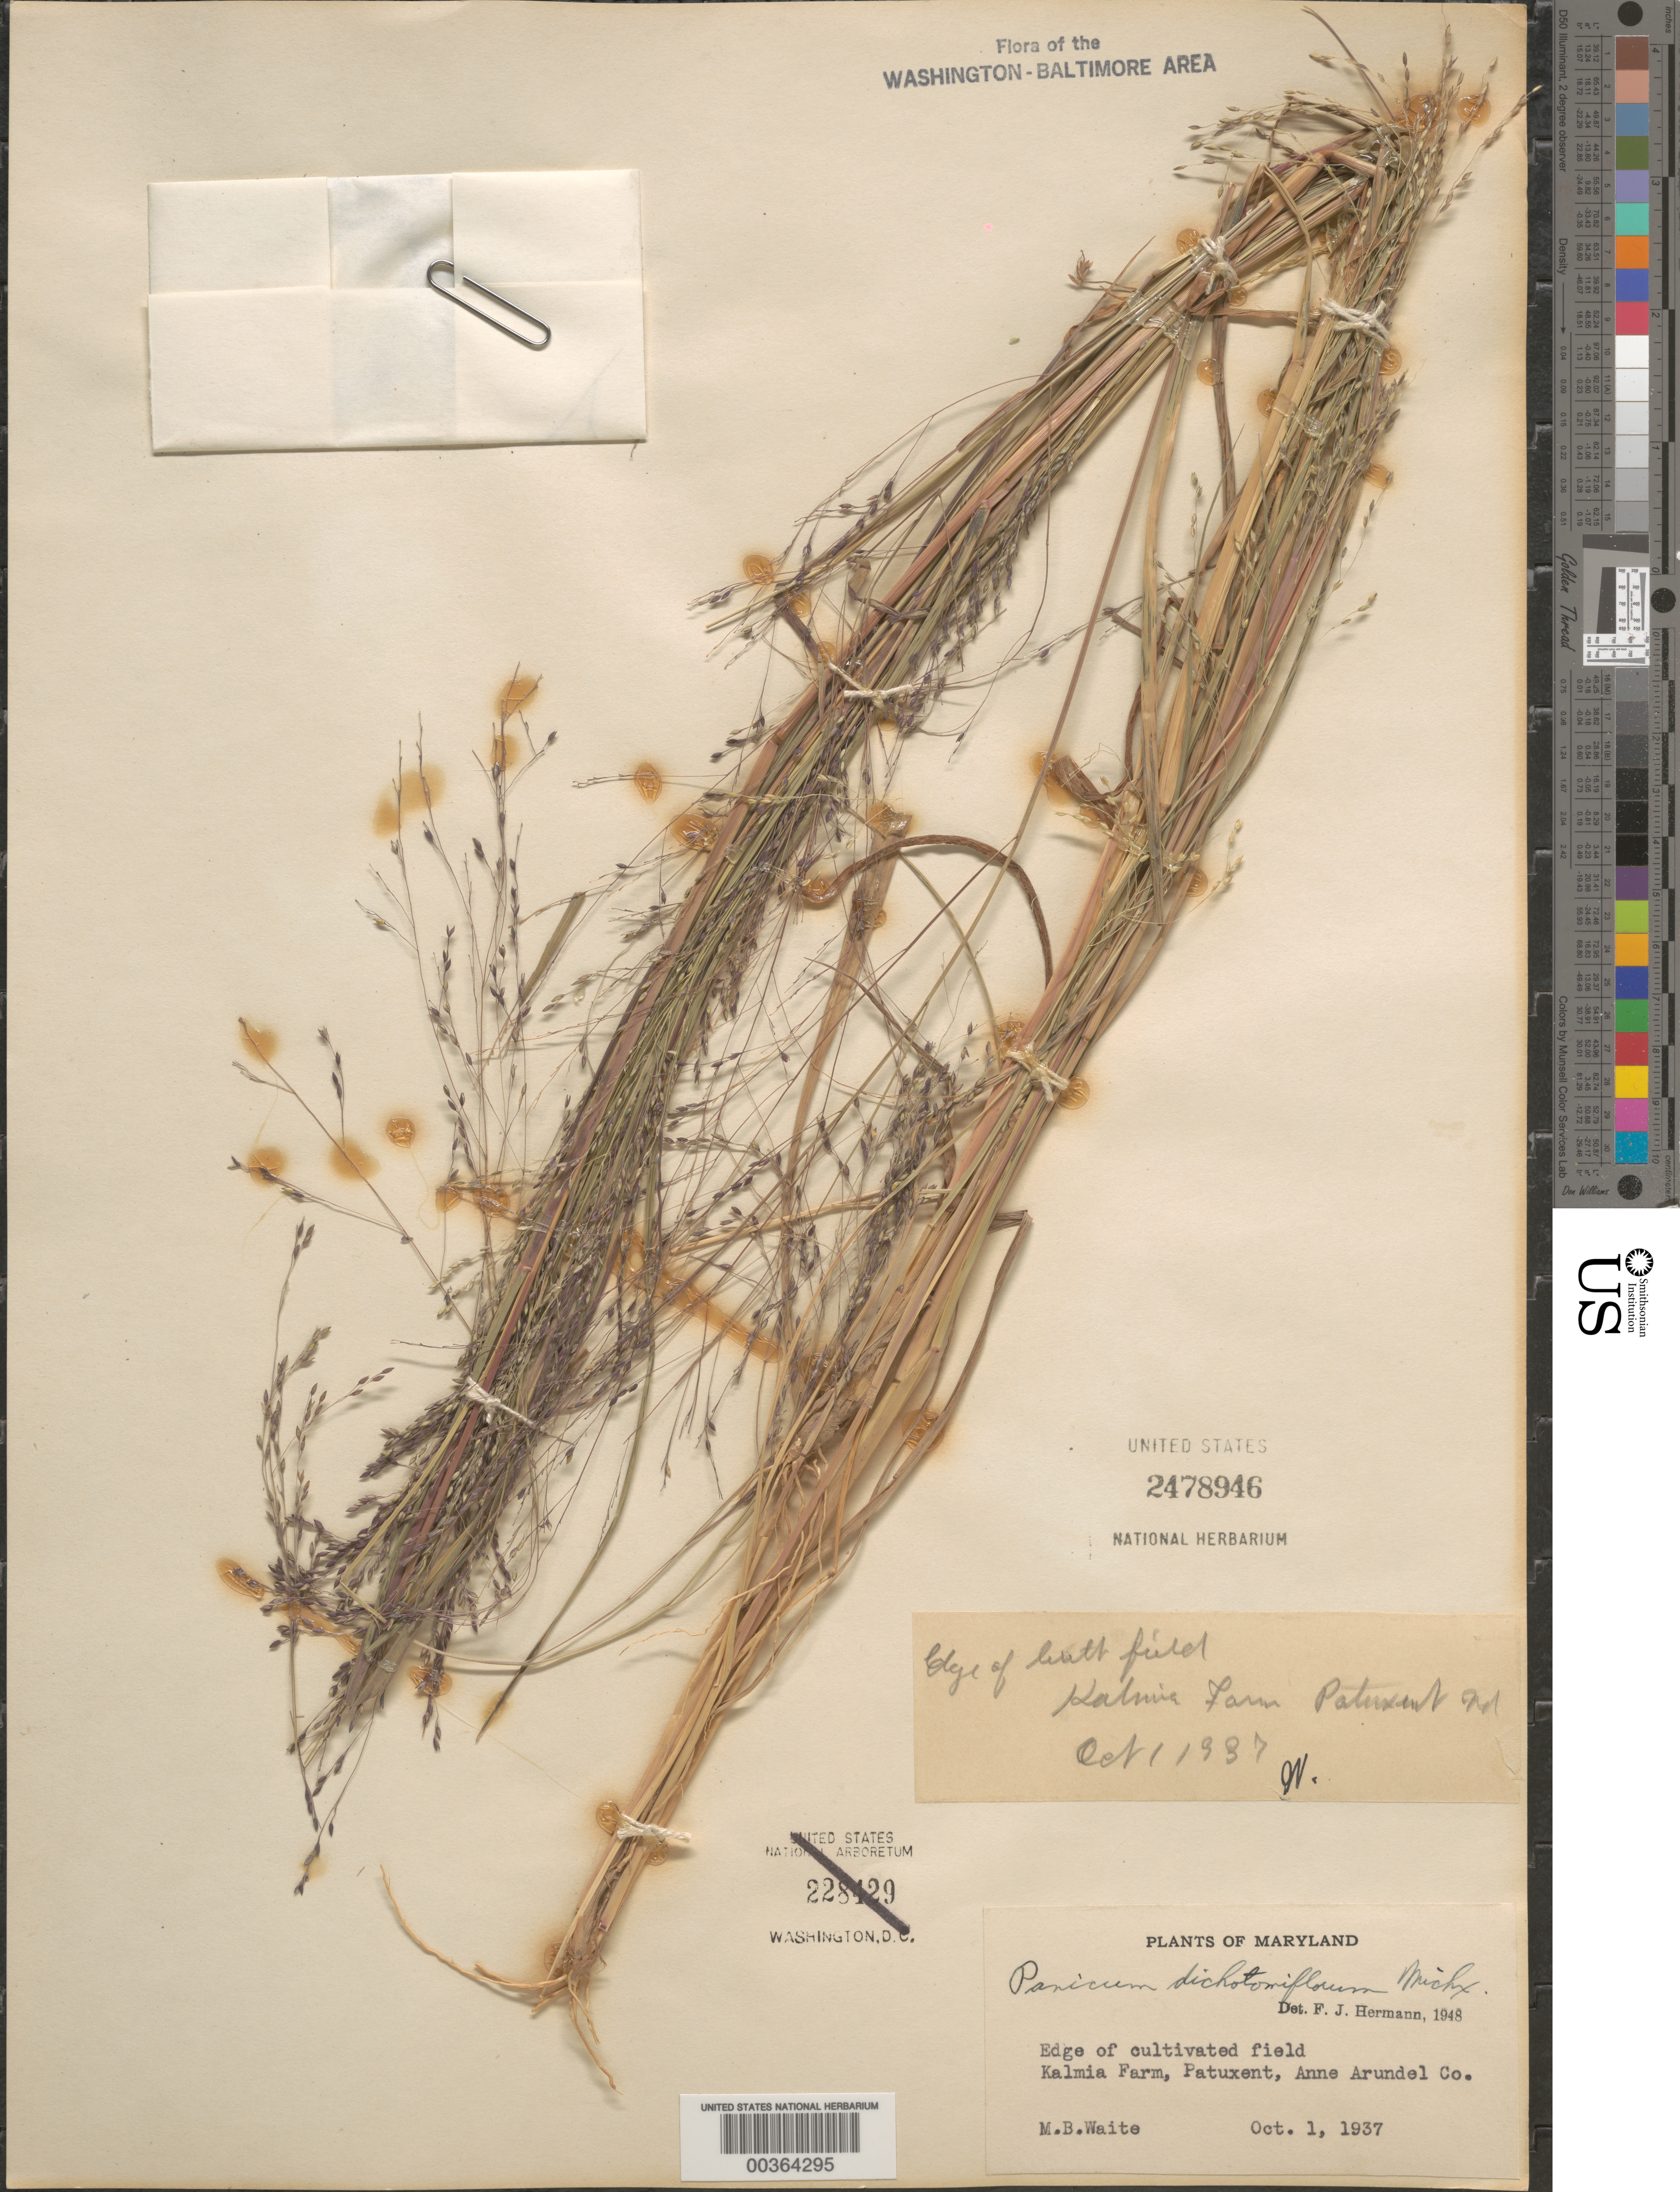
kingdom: Plantae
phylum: Tracheophyta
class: Liliopsida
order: Poales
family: Poaceae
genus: Panicum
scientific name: Panicum dichotomiflorum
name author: Michx.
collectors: M. B. Waite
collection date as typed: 01 Oct 1937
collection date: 1937-10-01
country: United States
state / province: Maryland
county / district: Anne Arundel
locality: Kalmia Farm, Patuxent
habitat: Edge of cultivated field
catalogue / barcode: US 2478946